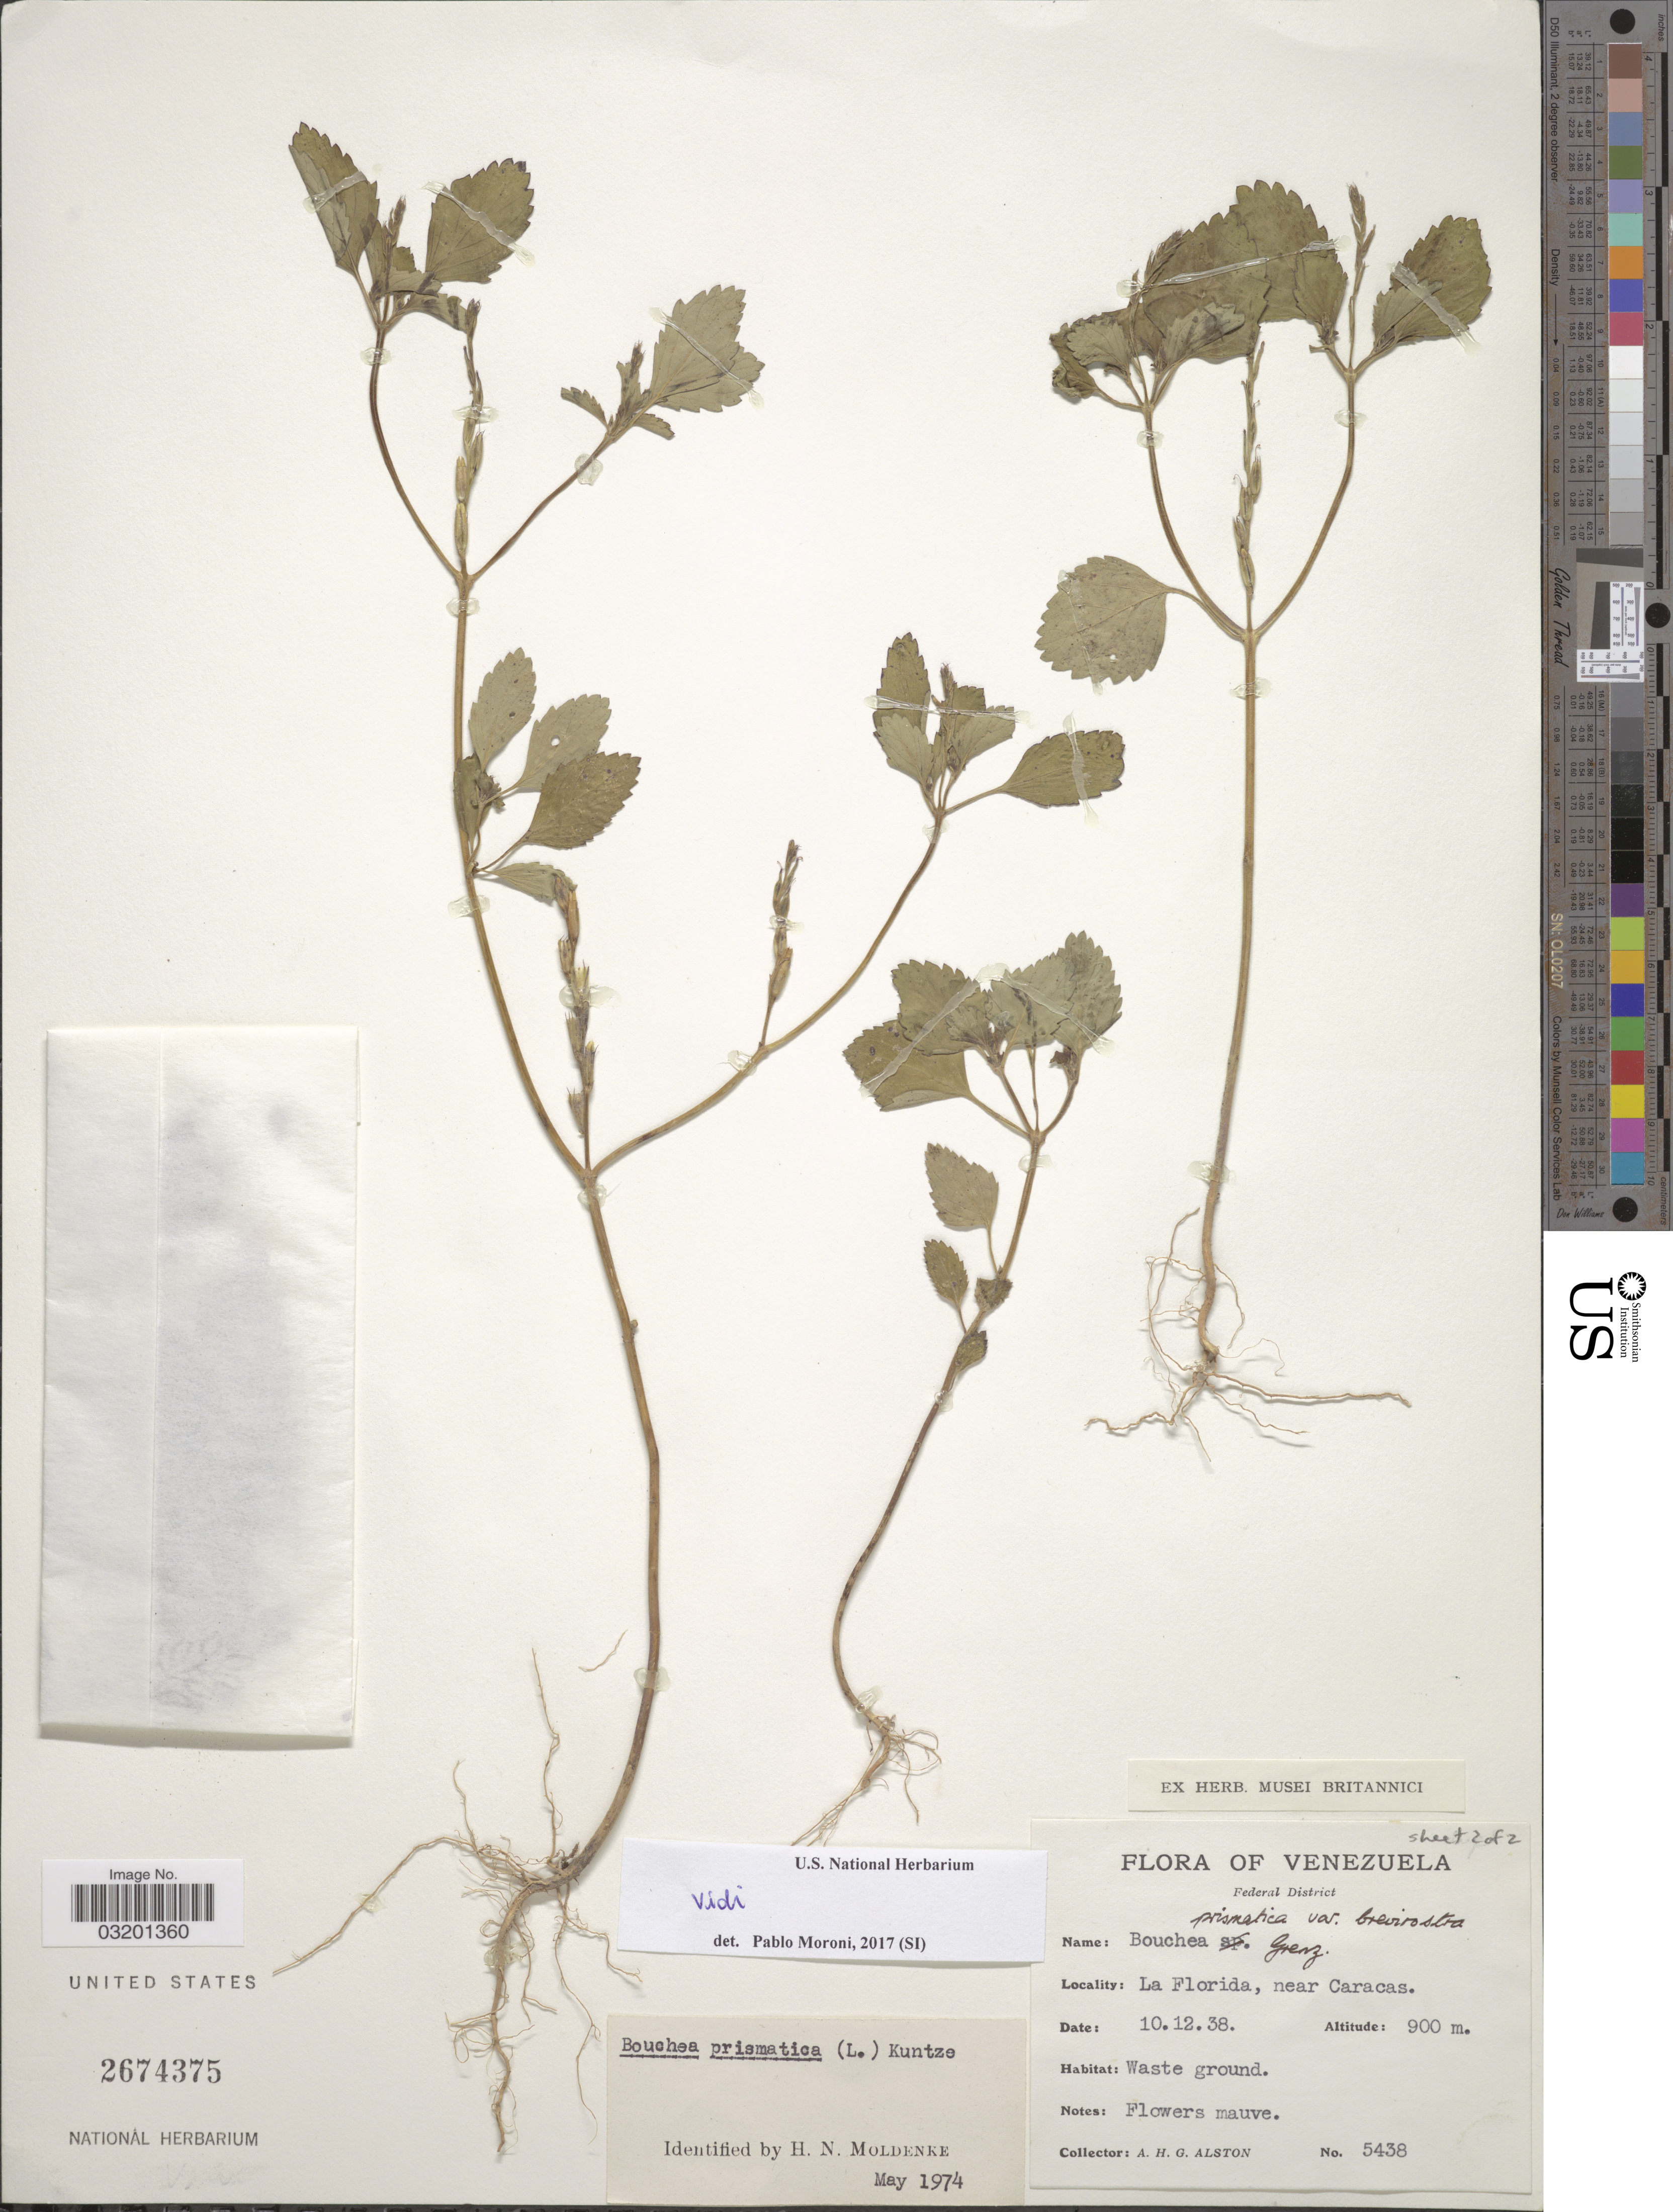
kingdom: Plantae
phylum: Tracheophyta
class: Magnoliopsida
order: Lamiales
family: Verbenaceae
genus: Bouchea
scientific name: Bouchea prismatica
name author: (L.) Kuntze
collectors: A. H. Alston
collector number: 5438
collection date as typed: Transcribed d/m/y: 10/12/38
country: Venezuela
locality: Federal District, La Florida, near Caracas.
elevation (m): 900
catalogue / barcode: US 2674375